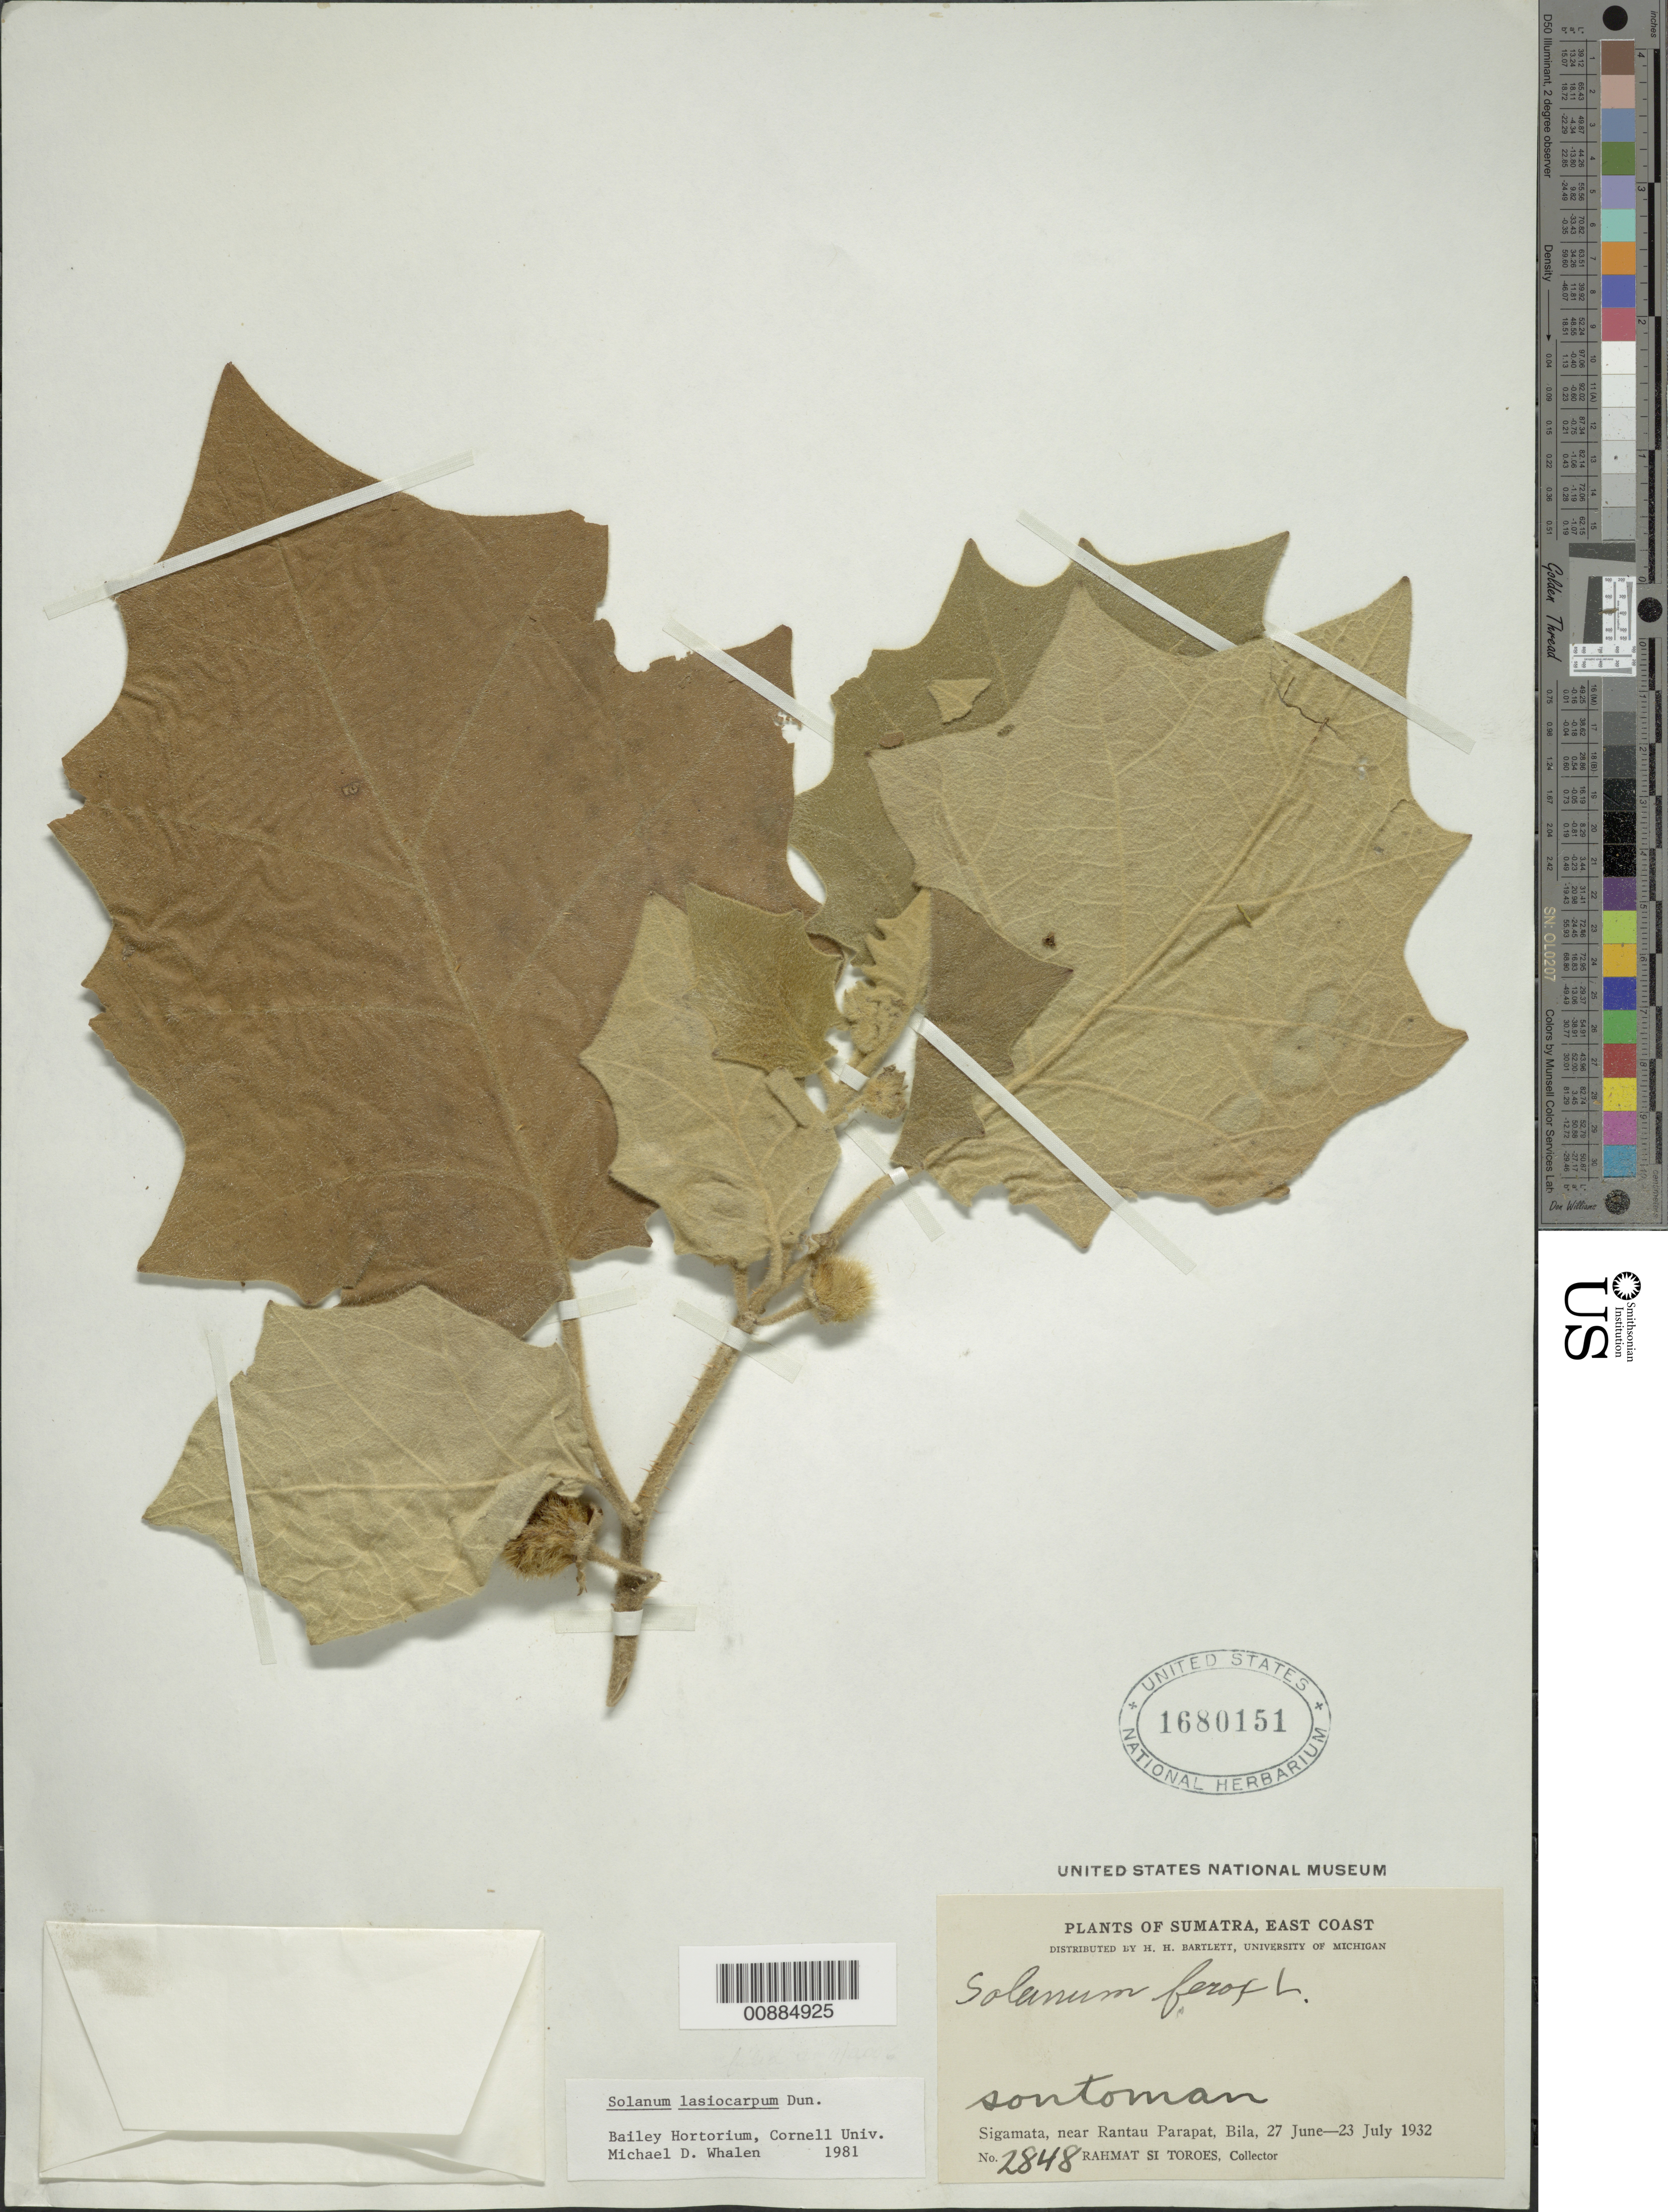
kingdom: Plantae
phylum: Tracheophyta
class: Magnoliopsida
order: Solanales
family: Solanaceae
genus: Solanum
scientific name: Solanum lasiocarpum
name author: Dunal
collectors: Rahmat Si Boeea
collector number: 2848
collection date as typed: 27 Jun 1932 to 23 Jul 1932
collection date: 1932-06-27/1932-07-23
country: Indonesia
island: Sumatra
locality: Sigamata, near Rantau parapat, Bila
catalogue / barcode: US 1680151